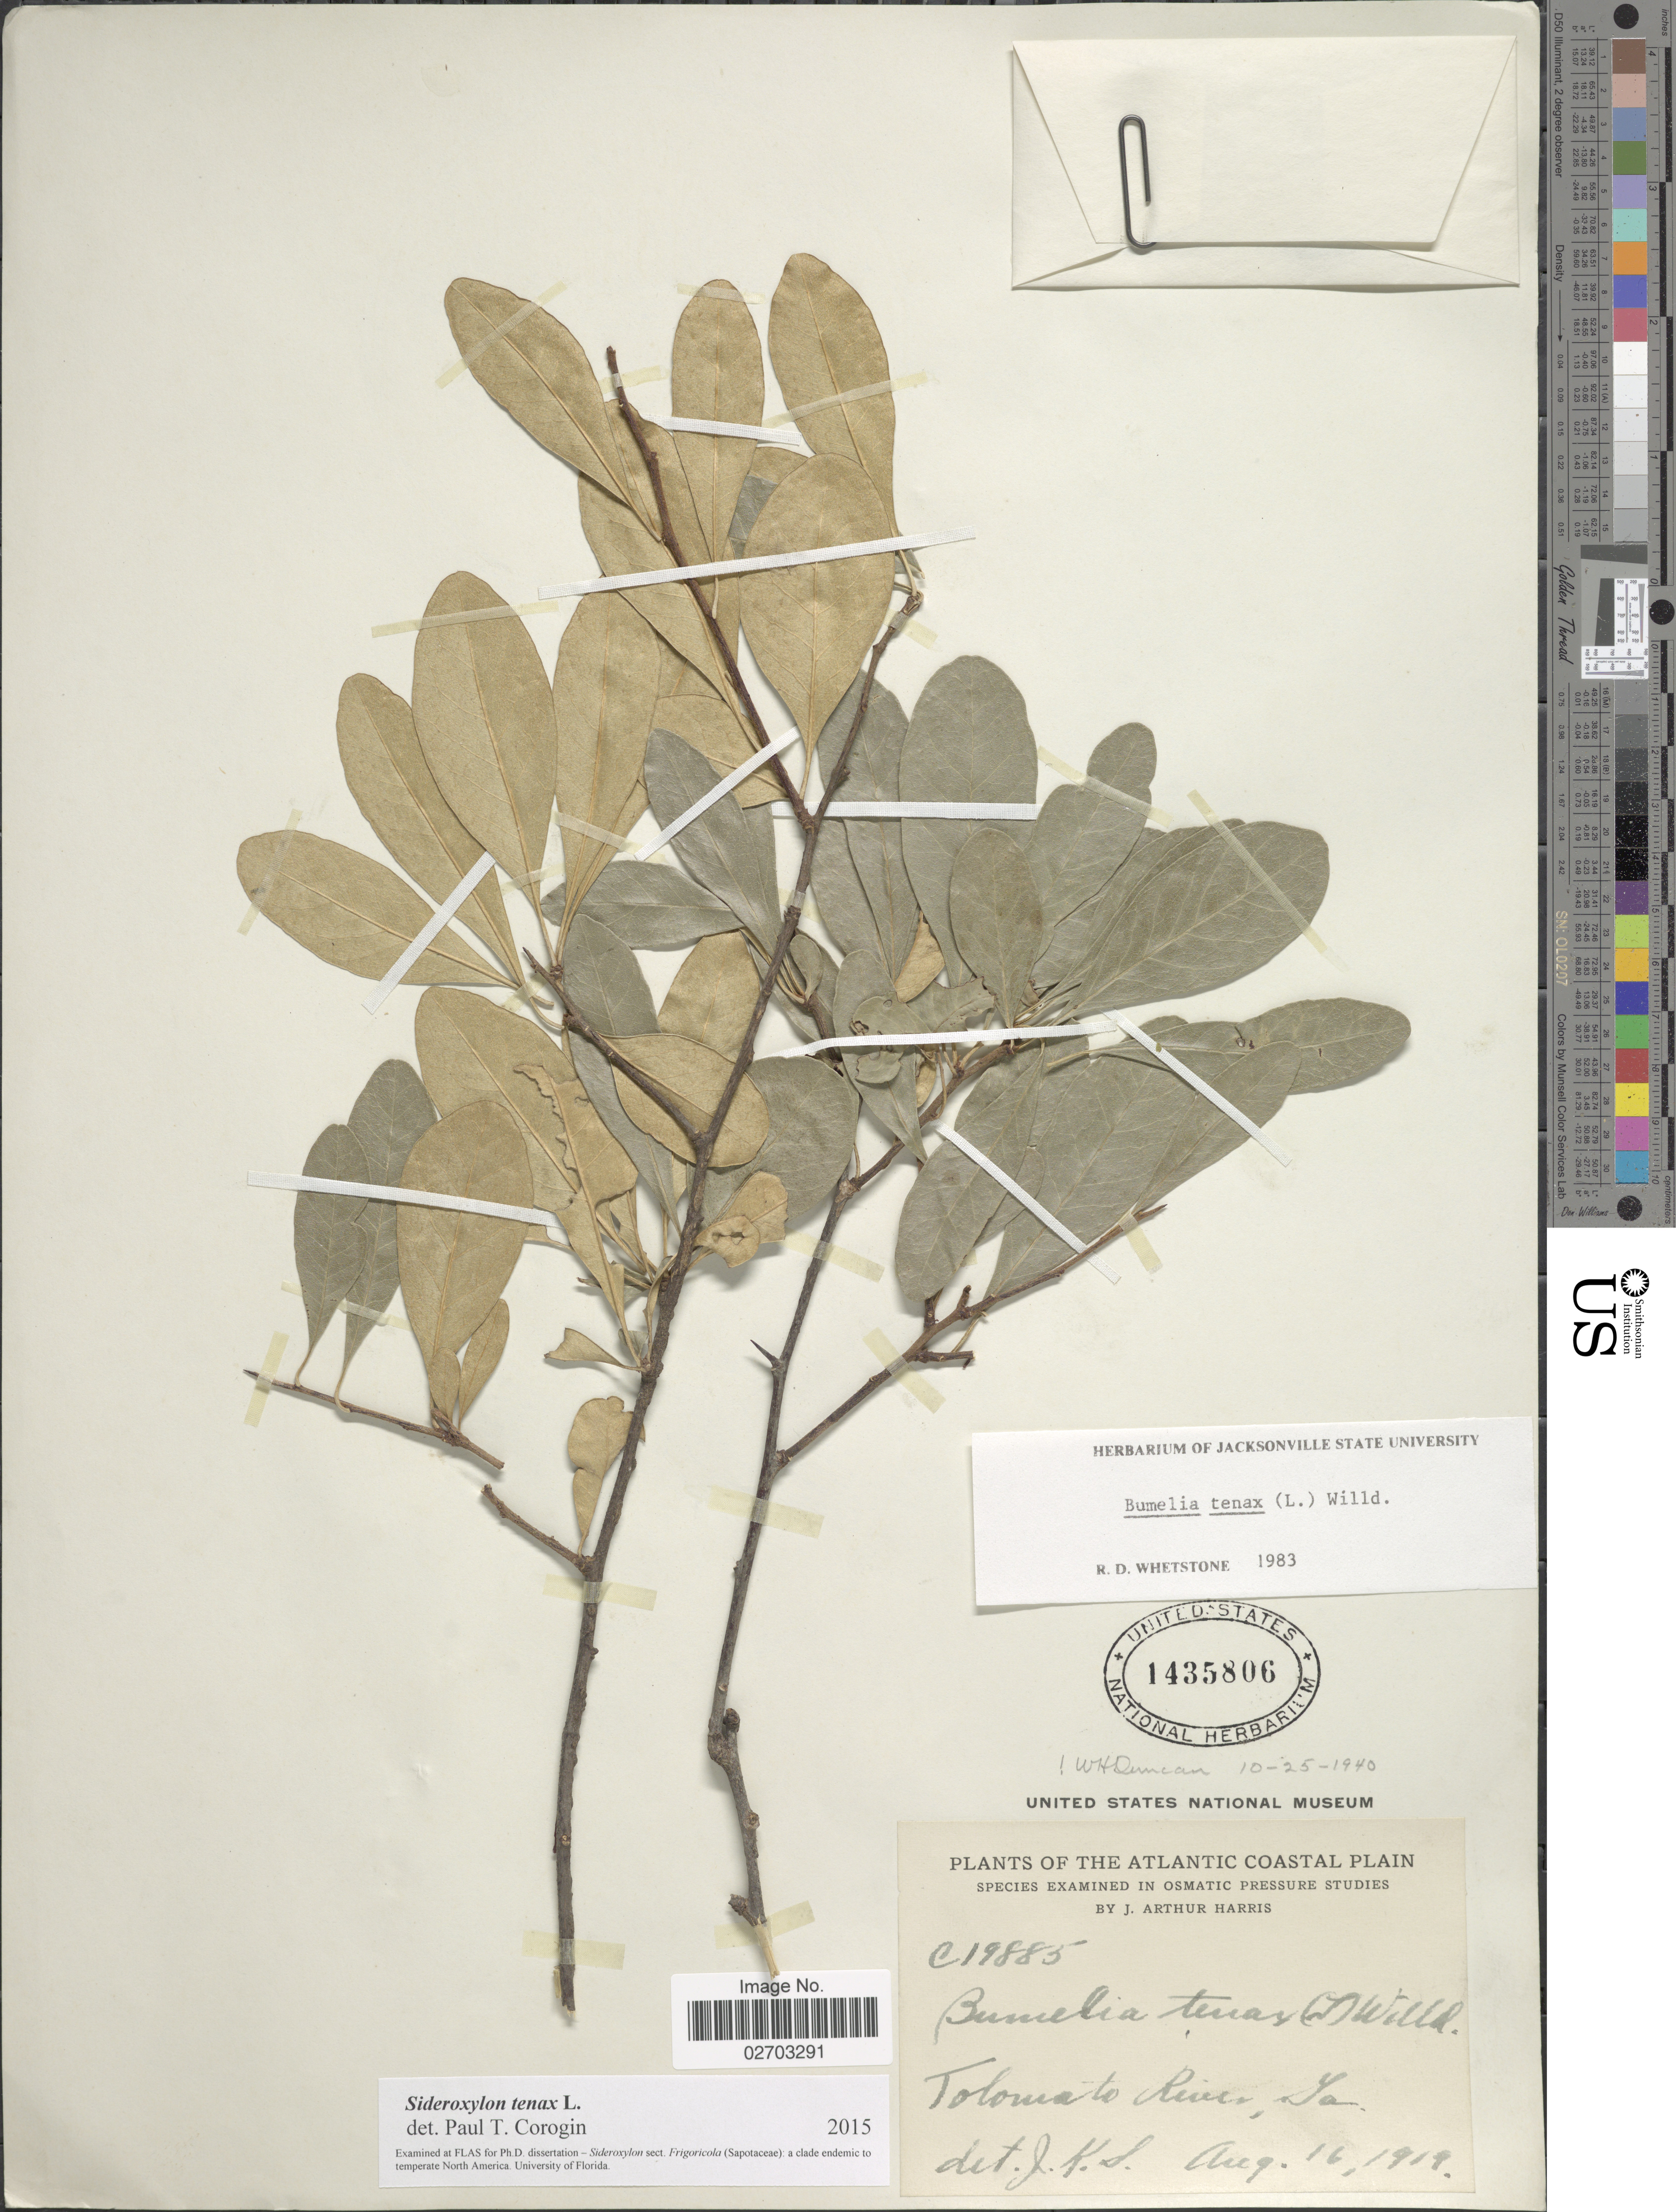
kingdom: Plantae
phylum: Tracheophyta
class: Magnoliopsida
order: Ericales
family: Sapotaceae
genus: Sideroxylon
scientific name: Sideroxylon tenax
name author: L.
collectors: J. A. Harris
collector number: C19885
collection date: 1919-08-16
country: United States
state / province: Georgia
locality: Atlantic Coastal Plain, Tolomato River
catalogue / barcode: US 1435806